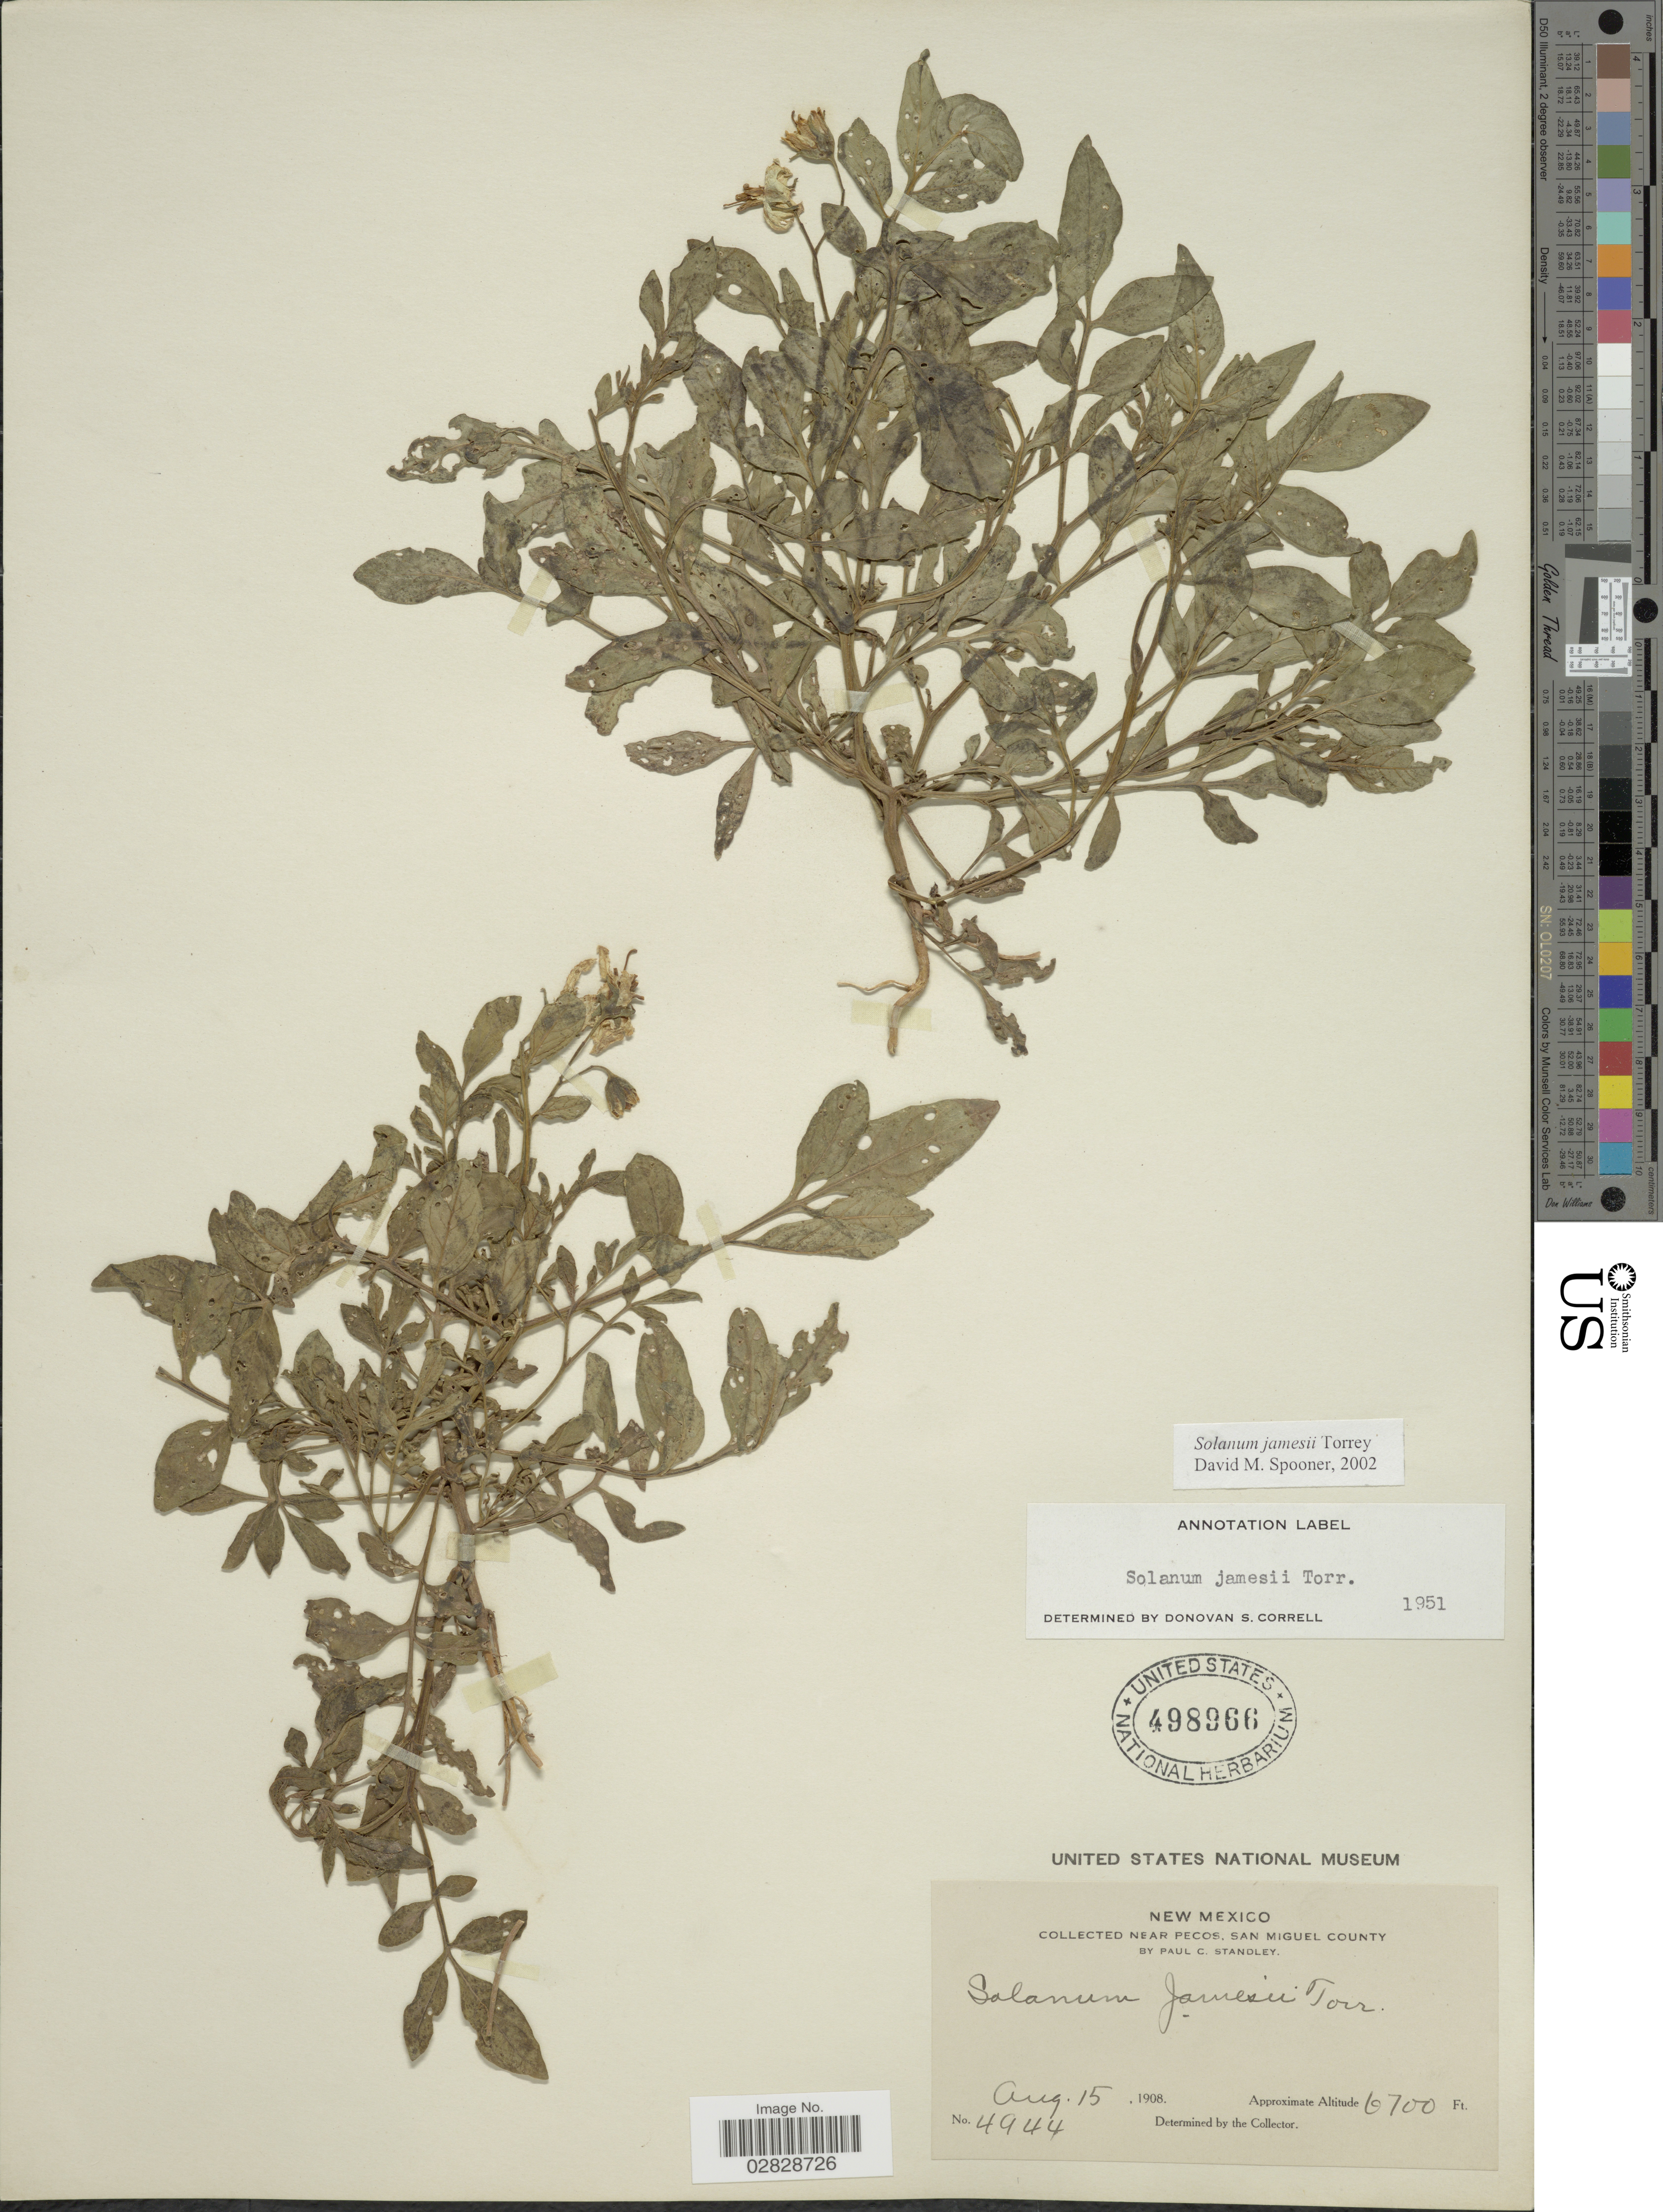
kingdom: Plantae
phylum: Tracheophyta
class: Magnoliopsida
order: Solanales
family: Solanaceae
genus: Solanum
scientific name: Solanum jamesii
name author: Torr.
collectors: P. C. Standley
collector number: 4944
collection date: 1908-08-15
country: United States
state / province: New Mexico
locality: Near Pecos, San Miguel County.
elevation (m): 2042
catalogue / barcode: US 498966